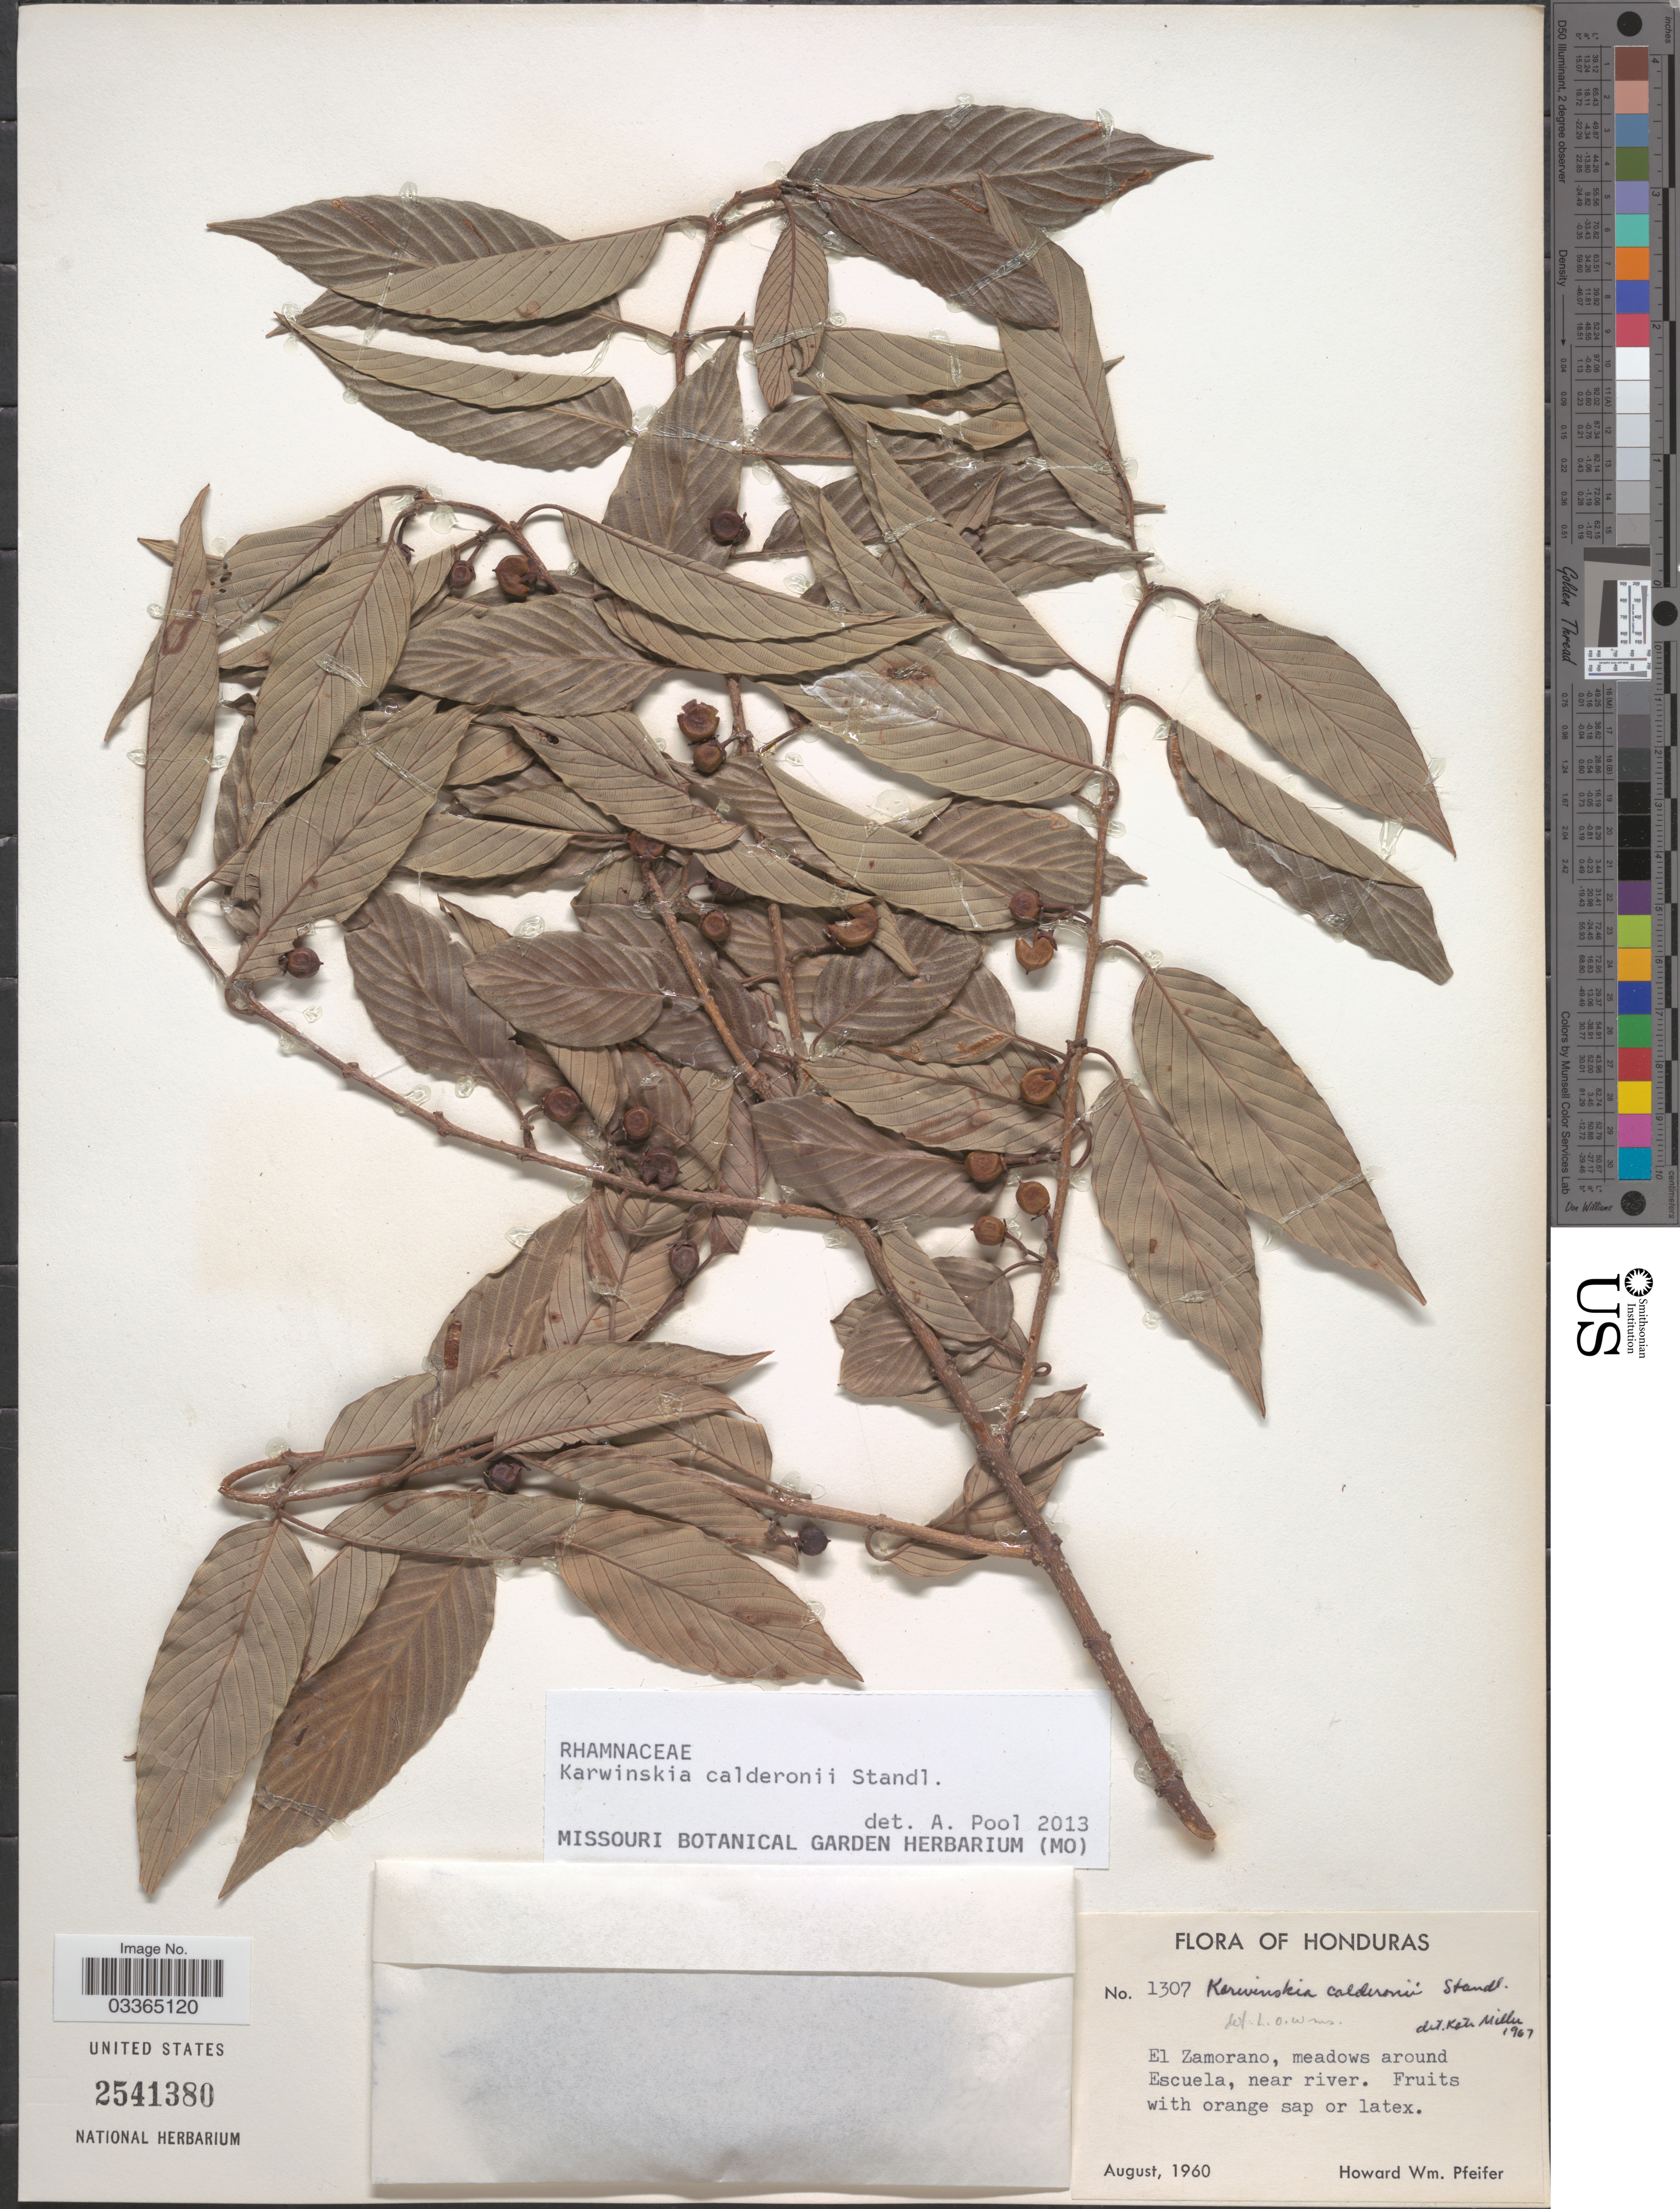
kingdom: Plantae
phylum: Tracheophyta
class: Magnoliopsida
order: Rosales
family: Rhamnaceae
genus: Karwinskia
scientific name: Karwinskia calderonii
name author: Standl.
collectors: H. W. Pfeifer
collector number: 1307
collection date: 1960-08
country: Honduras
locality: El Zamorano, meadows around Escuela, near river.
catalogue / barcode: US 2541380